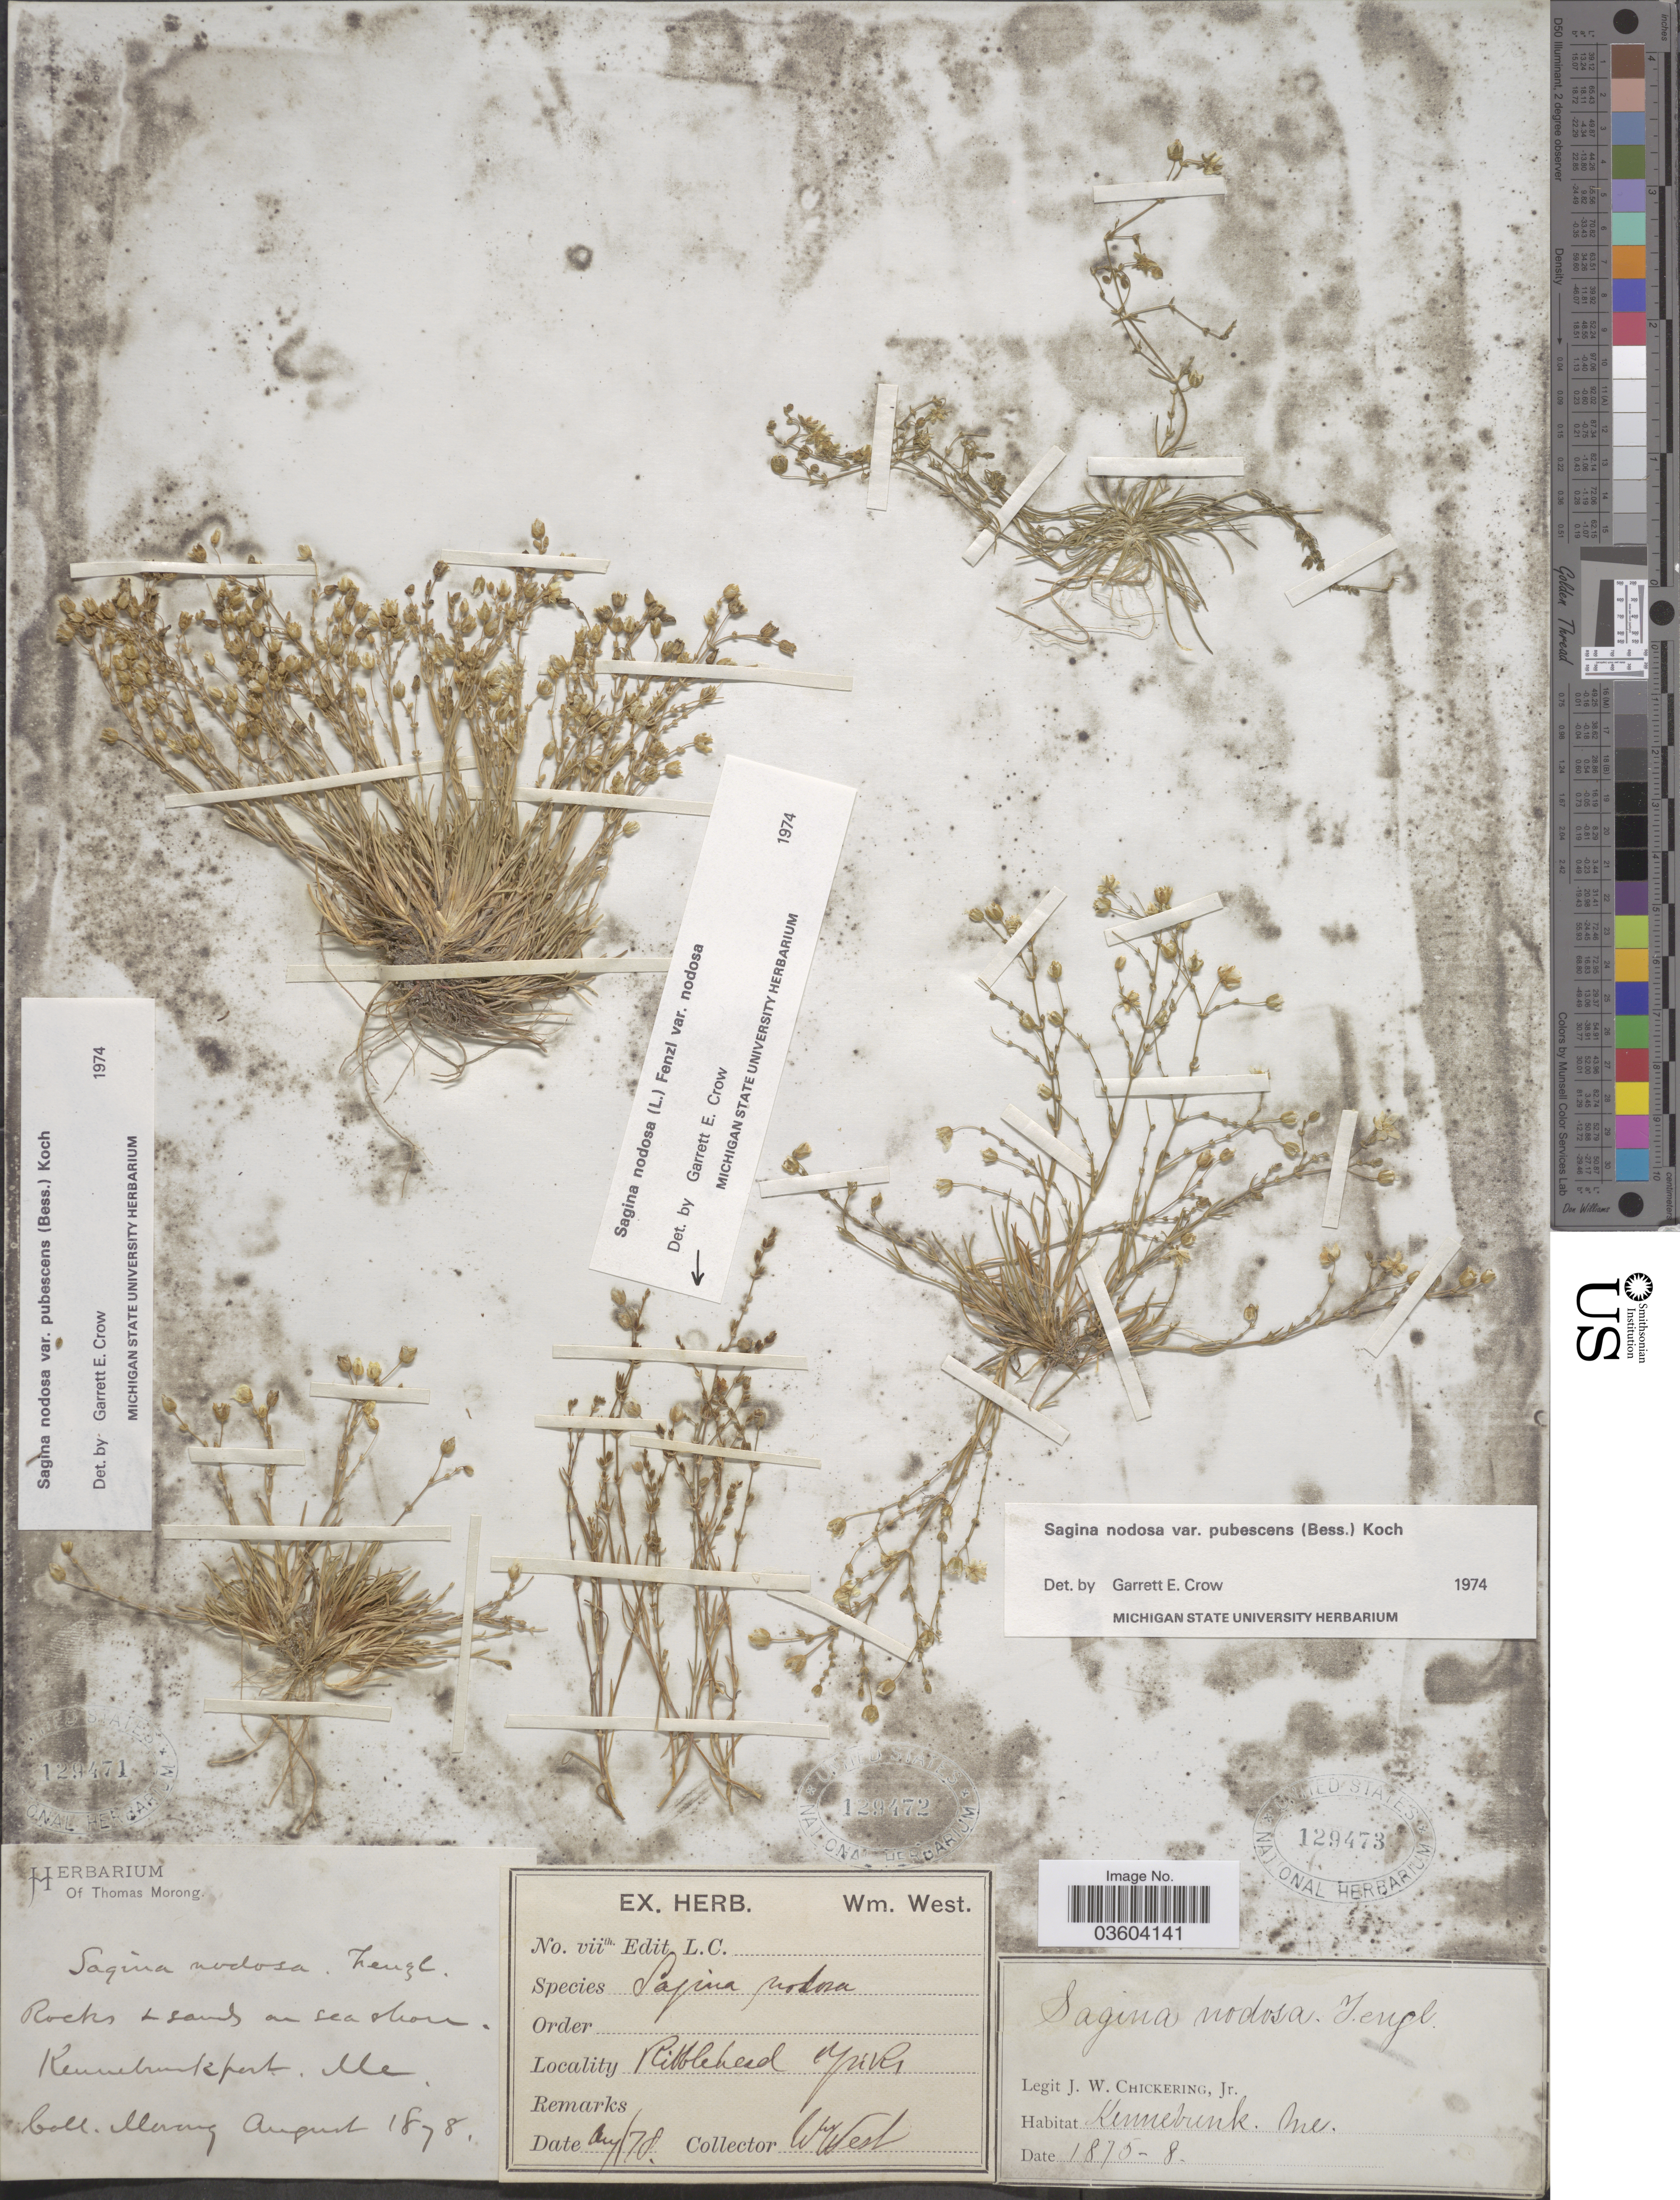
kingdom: Plantae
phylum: Tracheophyta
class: Magnoliopsida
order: Caryophyllales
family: Caryophyllaceae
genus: Sagina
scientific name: Sagina nodosa var. pubescens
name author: Mert. & W.D.J. Koch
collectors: ex herb. T. Morong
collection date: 1878-08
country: United States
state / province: Maine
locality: Rocks & sands on sea shore. Kennebunkport.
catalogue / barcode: US 129471